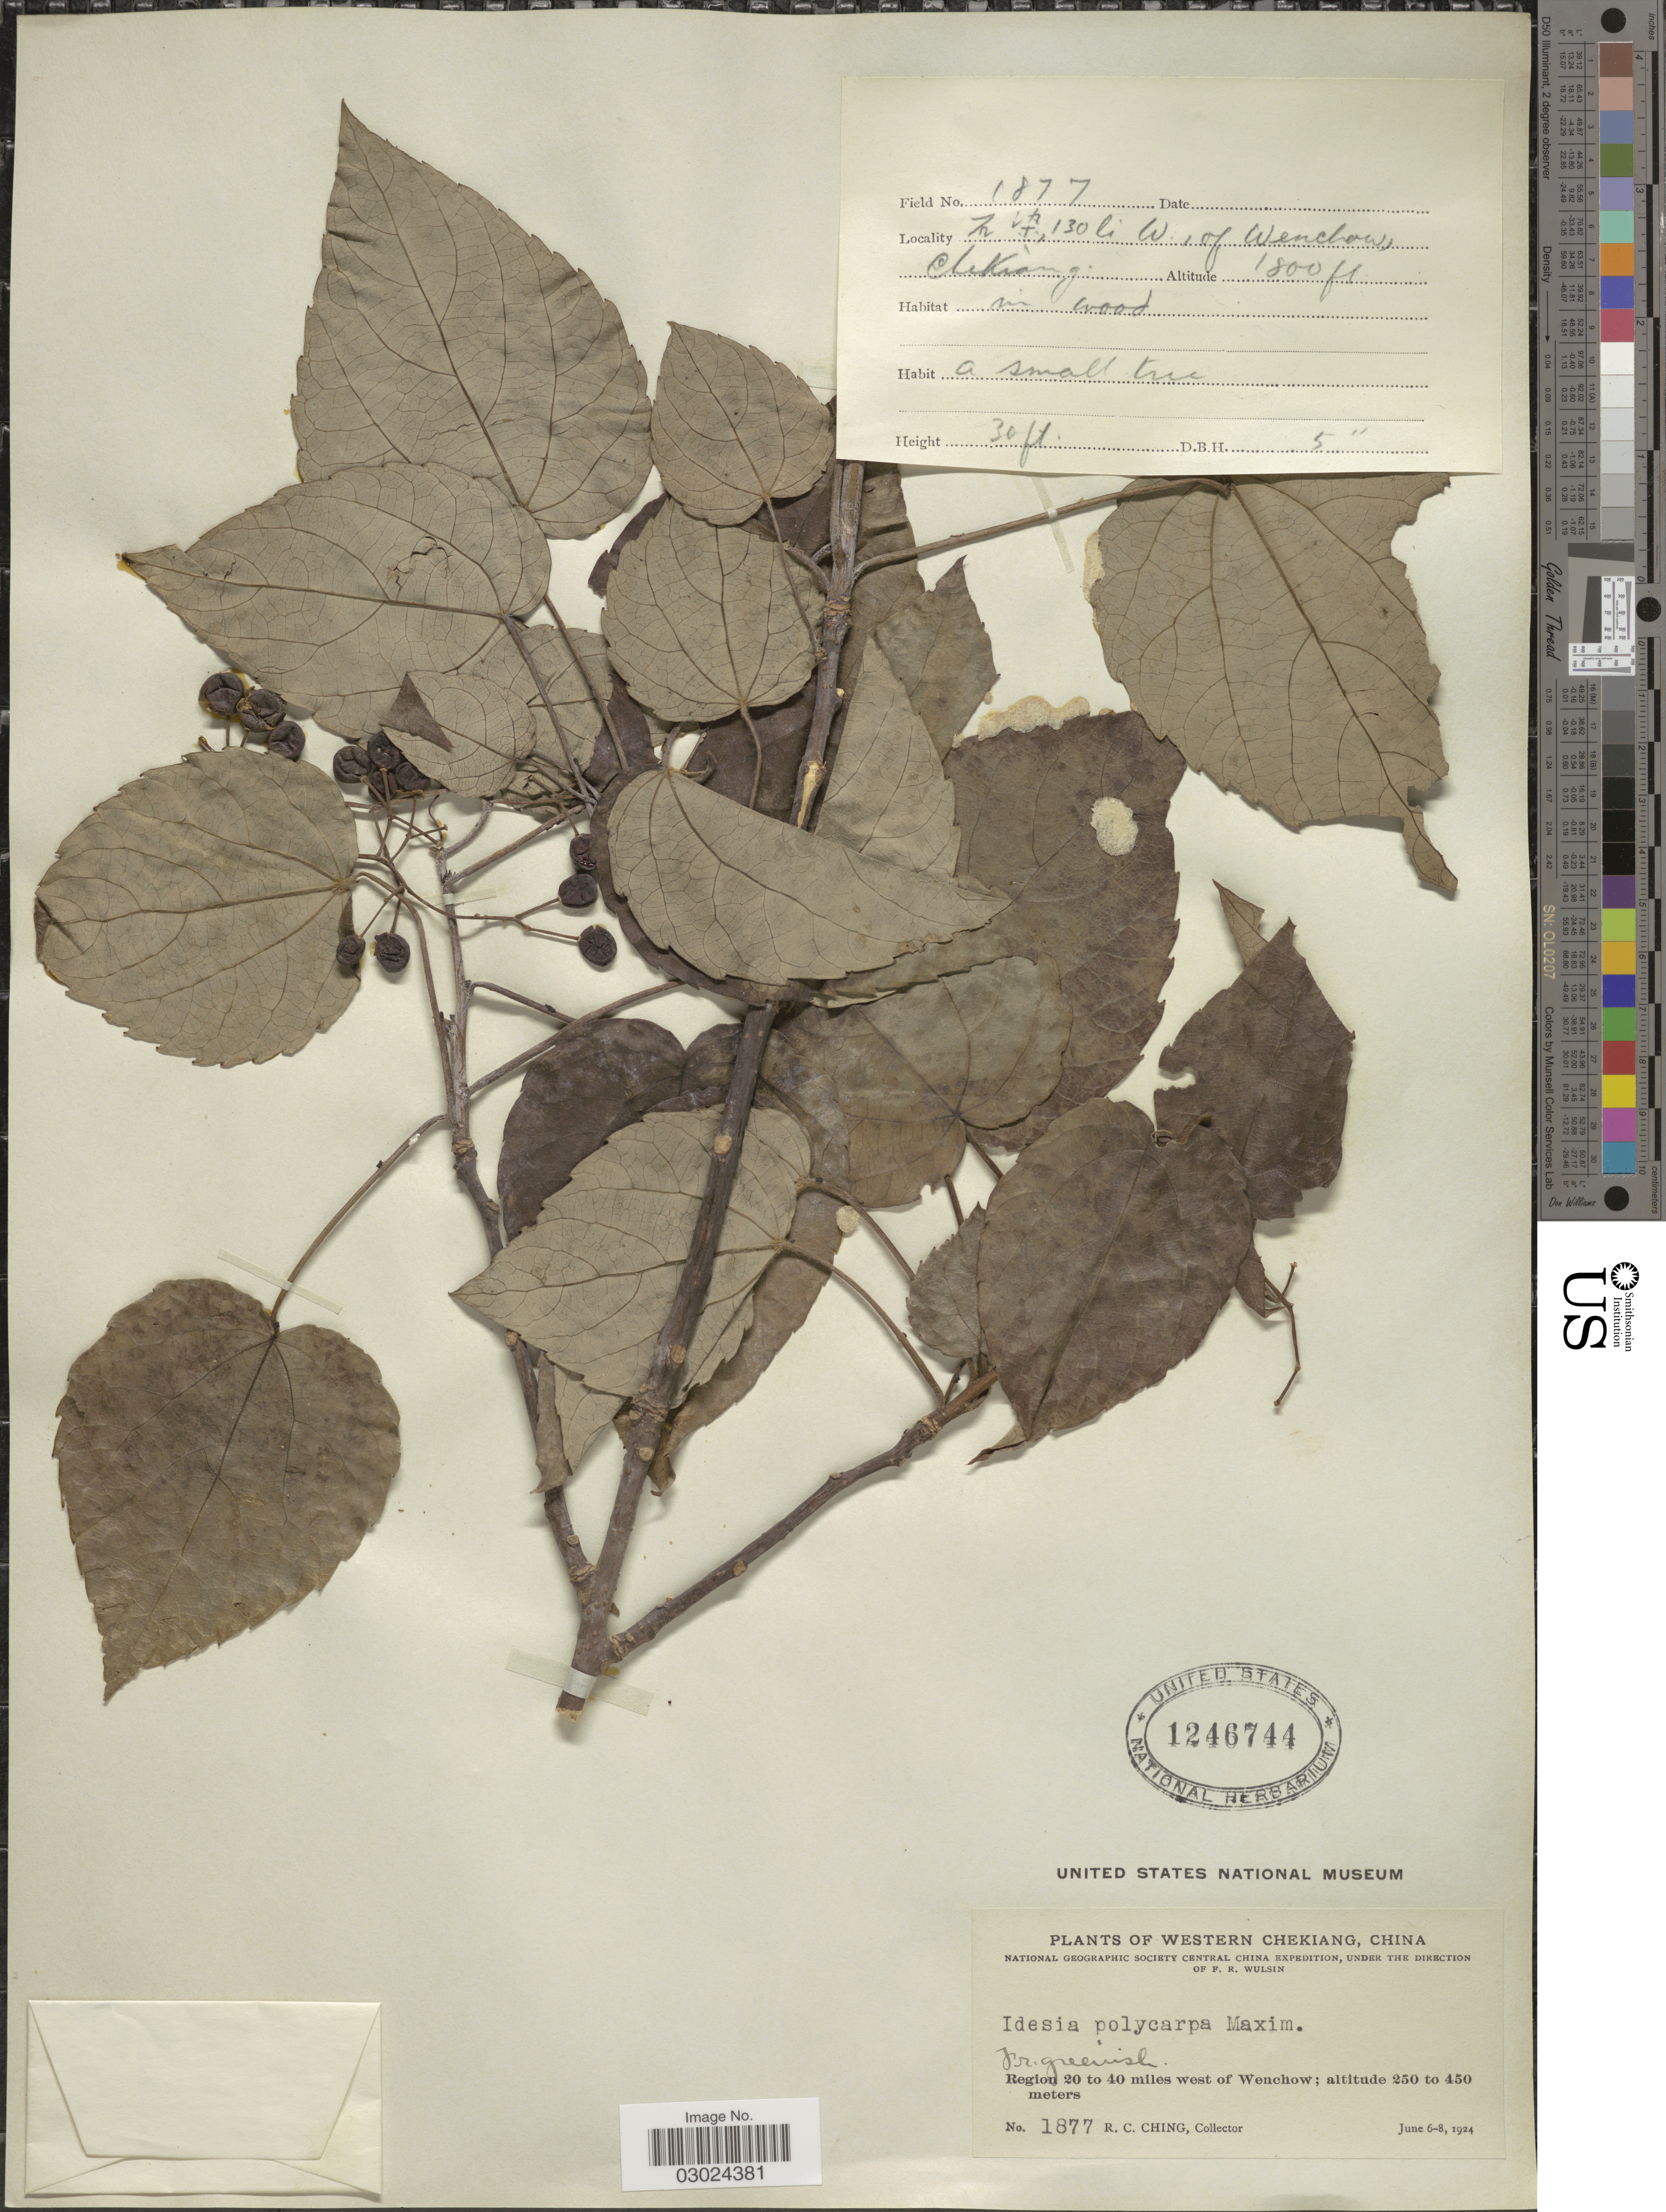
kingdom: Plantae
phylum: Tracheophyta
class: Magnoliopsida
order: Malpighiales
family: Salicaceae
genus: Idesia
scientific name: Idesia polycarpa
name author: Maxim.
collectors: R. C. Ching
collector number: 1877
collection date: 1924-06-06/1924-06-08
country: China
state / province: Zhejiang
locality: Western Chekiang. Region 20 to 40 miles west of Wenchow.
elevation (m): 250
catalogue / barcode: US 1246744